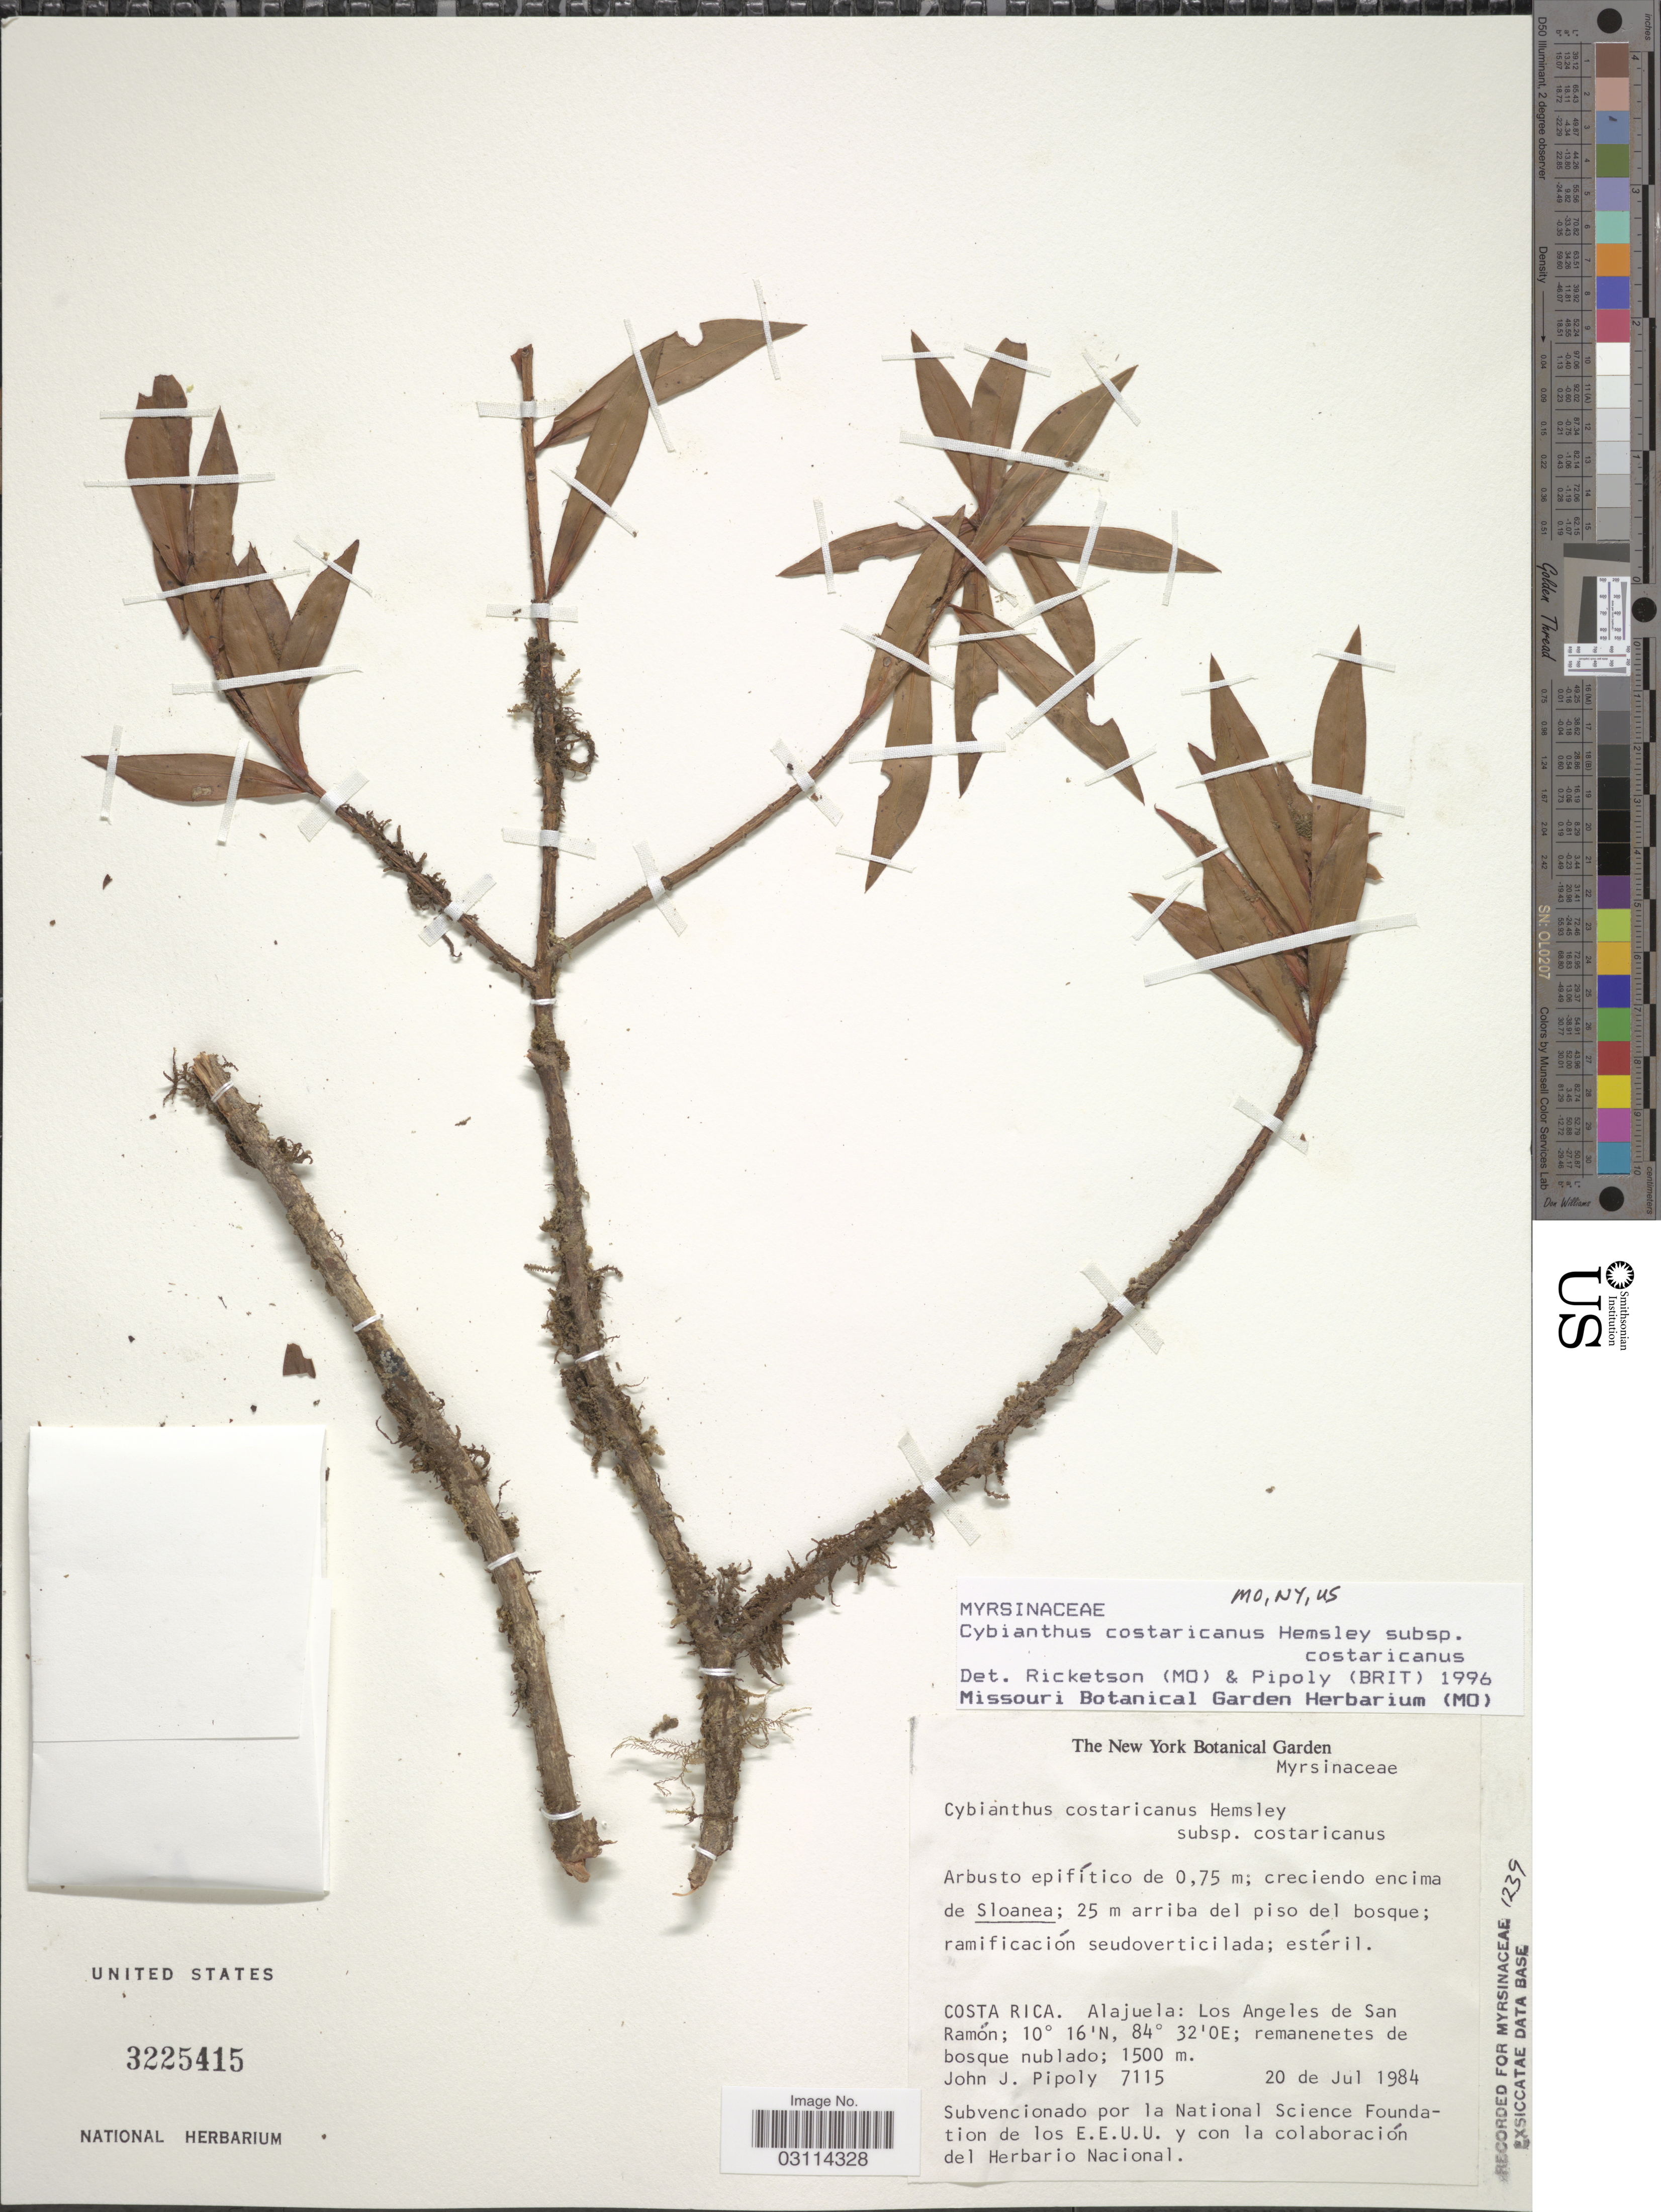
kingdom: Plantae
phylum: Tracheophyta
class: Magnoliopsida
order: Ericales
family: Primulaceae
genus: Cybianthus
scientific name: Cybianthus costaricanus subsp. costaricanus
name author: Hemsl.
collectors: J. J. Pipoly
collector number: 7115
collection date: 1984-07-20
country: Costa Rica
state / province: Alajuela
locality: Los Angeles de San Ramón; remanentes de bosque nublado.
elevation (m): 1500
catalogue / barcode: US 3225415